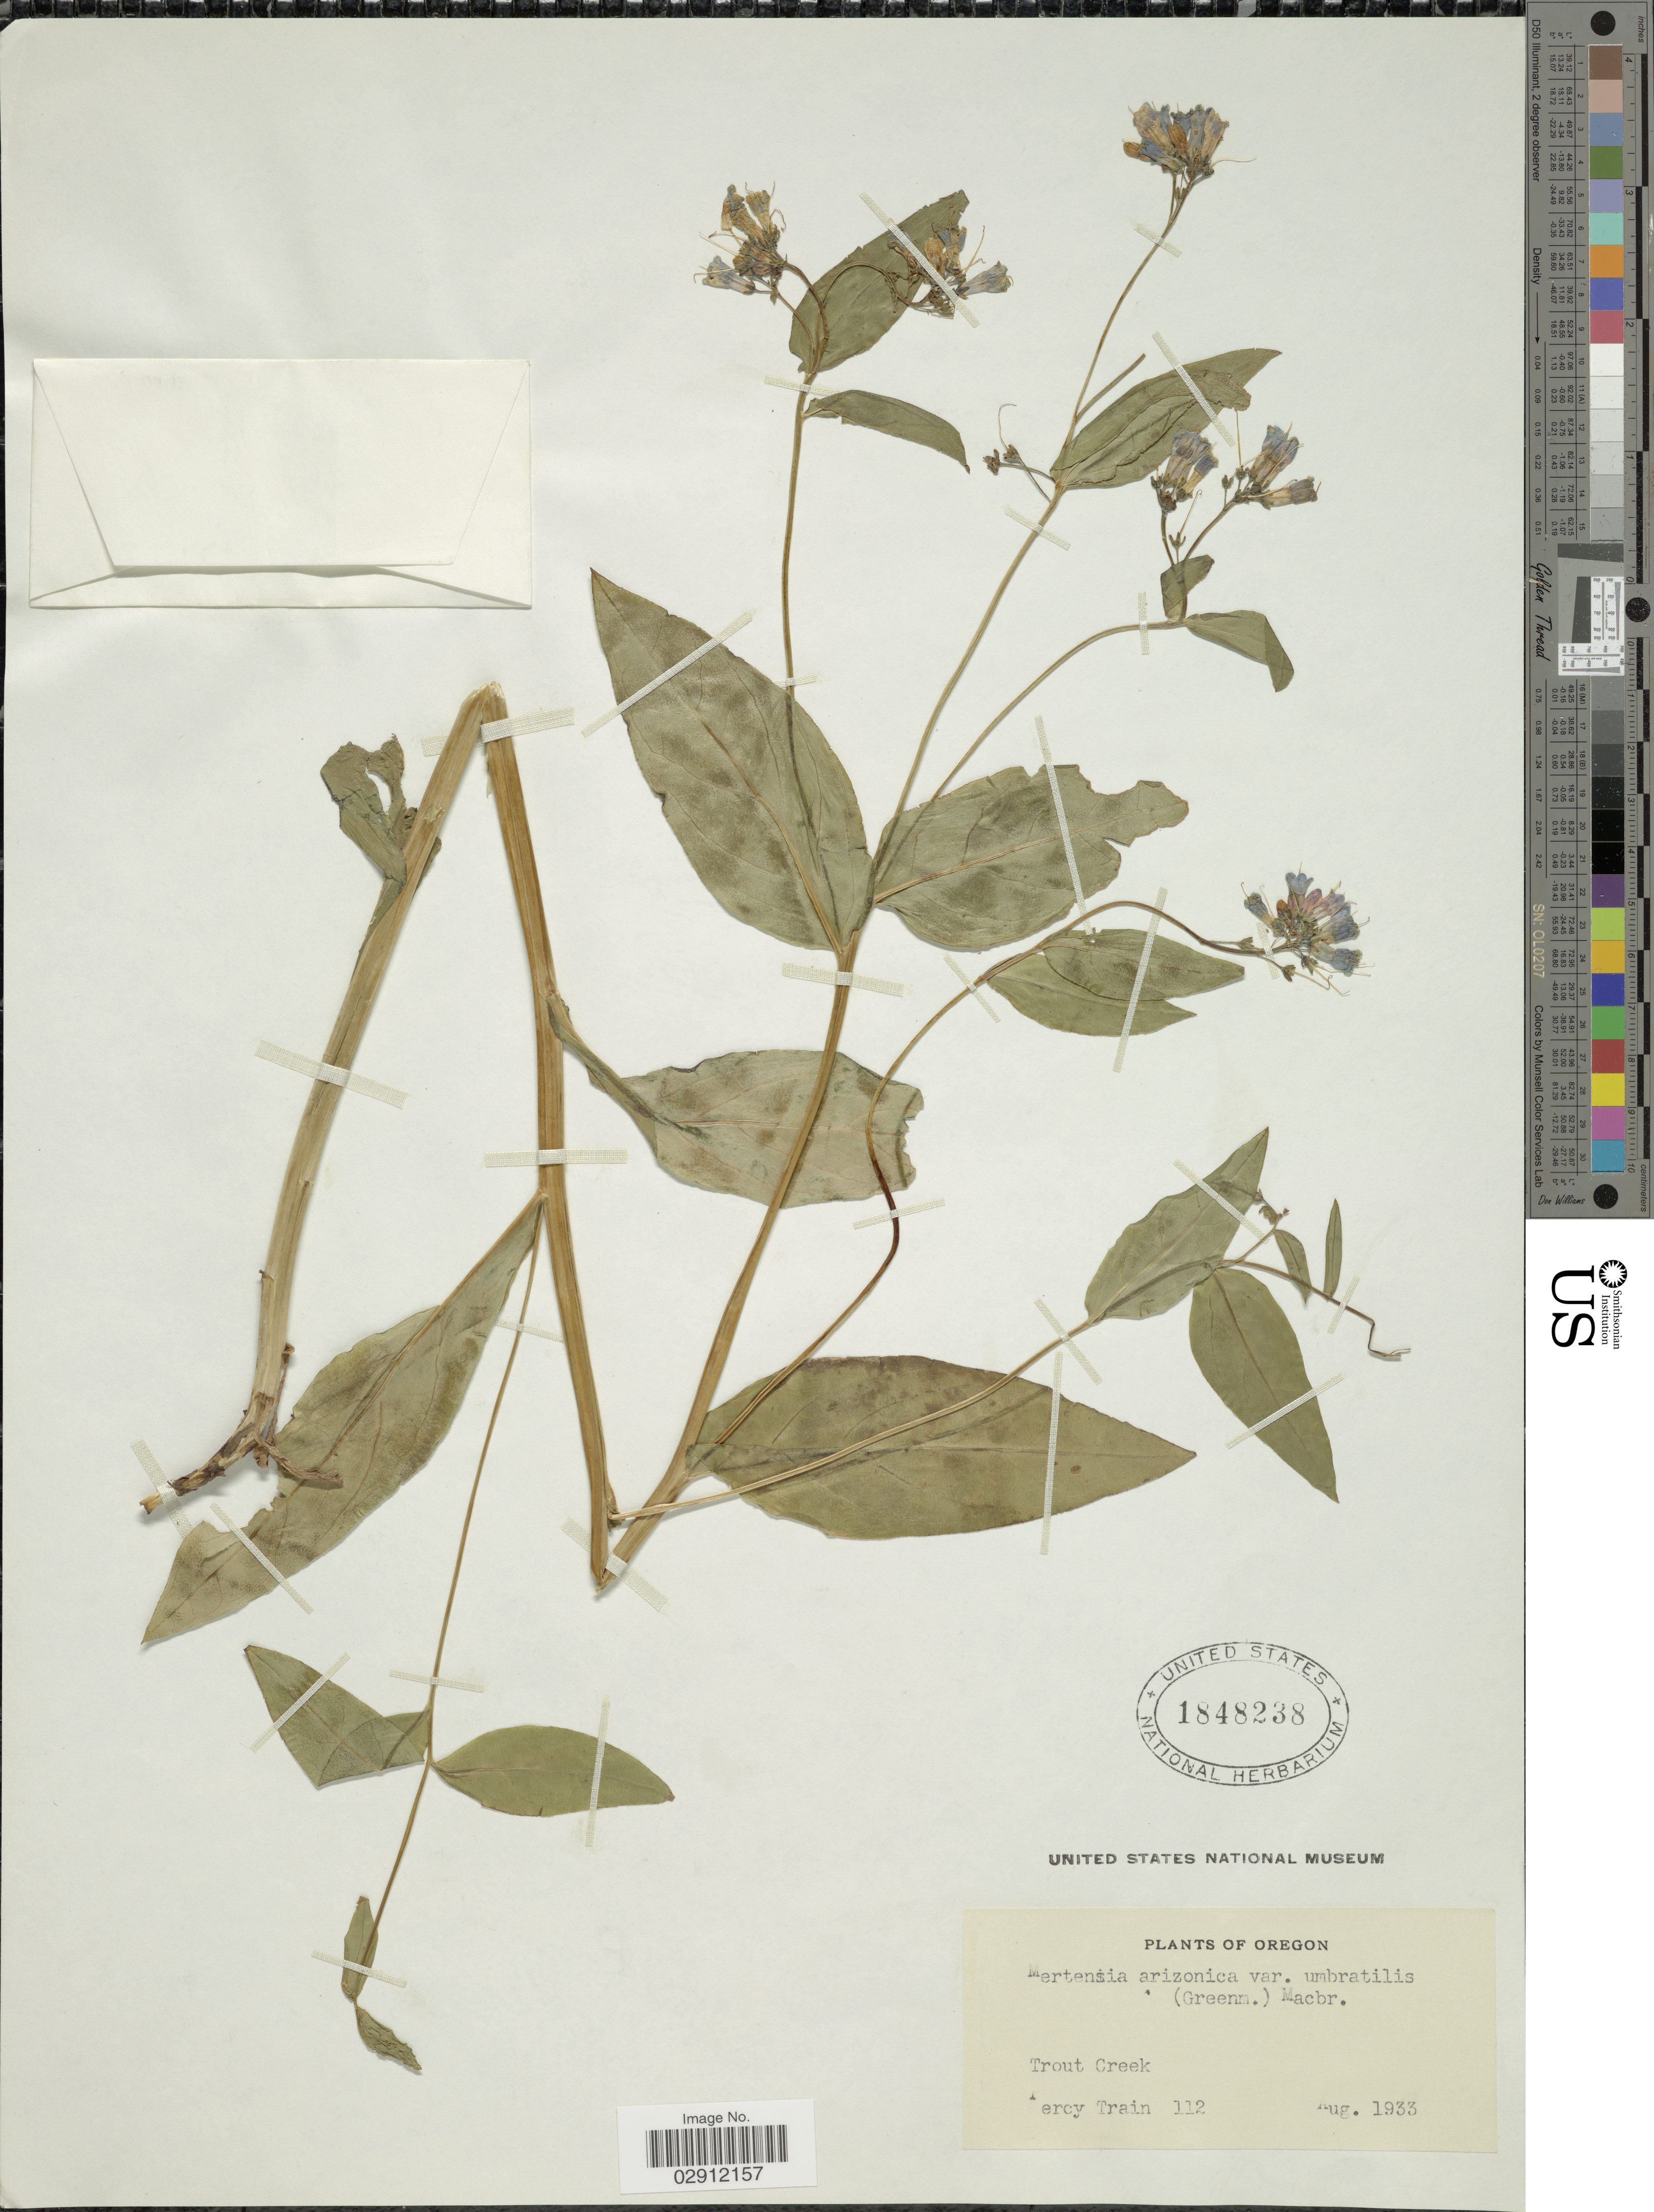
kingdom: Plantae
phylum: Tracheophyta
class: Magnoliopsida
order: Boraginales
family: Boraginaceae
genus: Mertensia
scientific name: Mertensia arizonica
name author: Greene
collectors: P. Train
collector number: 112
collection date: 1933-08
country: United States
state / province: Oregon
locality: Trout Creek.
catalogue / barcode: US 1848238